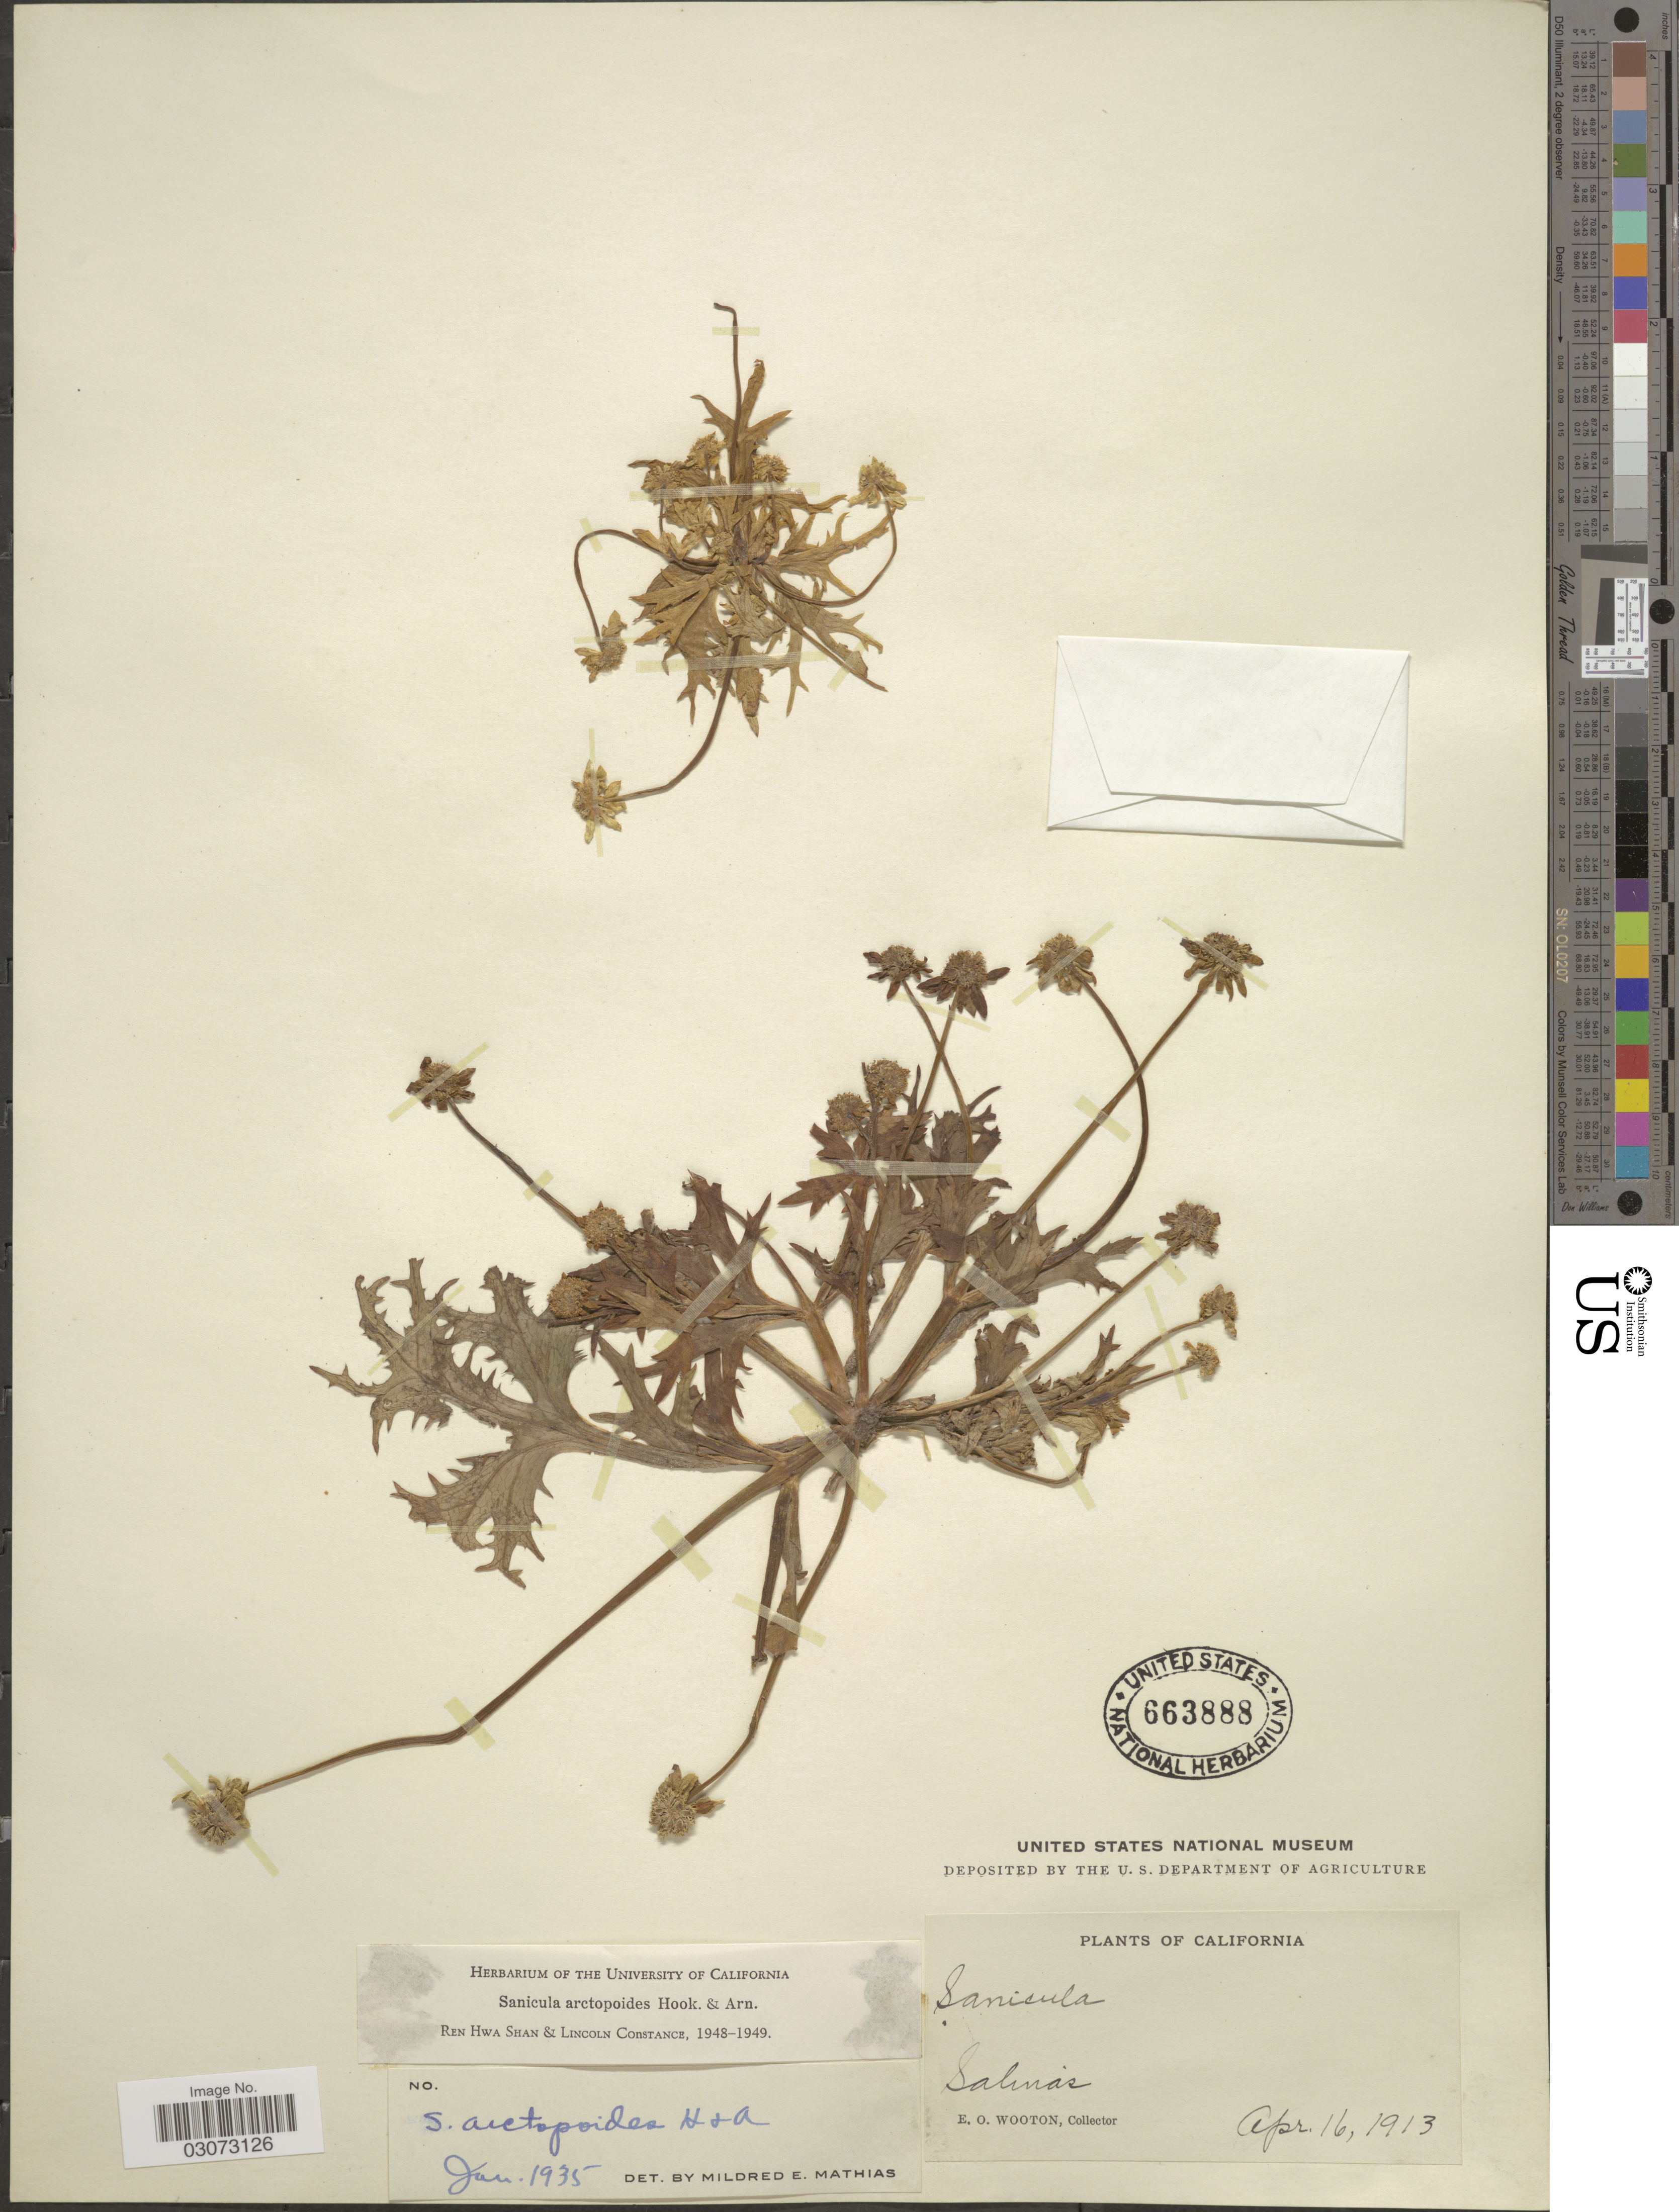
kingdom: Plantae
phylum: Tracheophyta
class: Magnoliopsida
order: Apiales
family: Apiaceae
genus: Sanicula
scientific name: Sanicula arctopoides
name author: Hook. & Arn.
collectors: E. O. Wooton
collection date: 1913-04-16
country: United States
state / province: California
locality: Salinas.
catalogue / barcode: US 663888